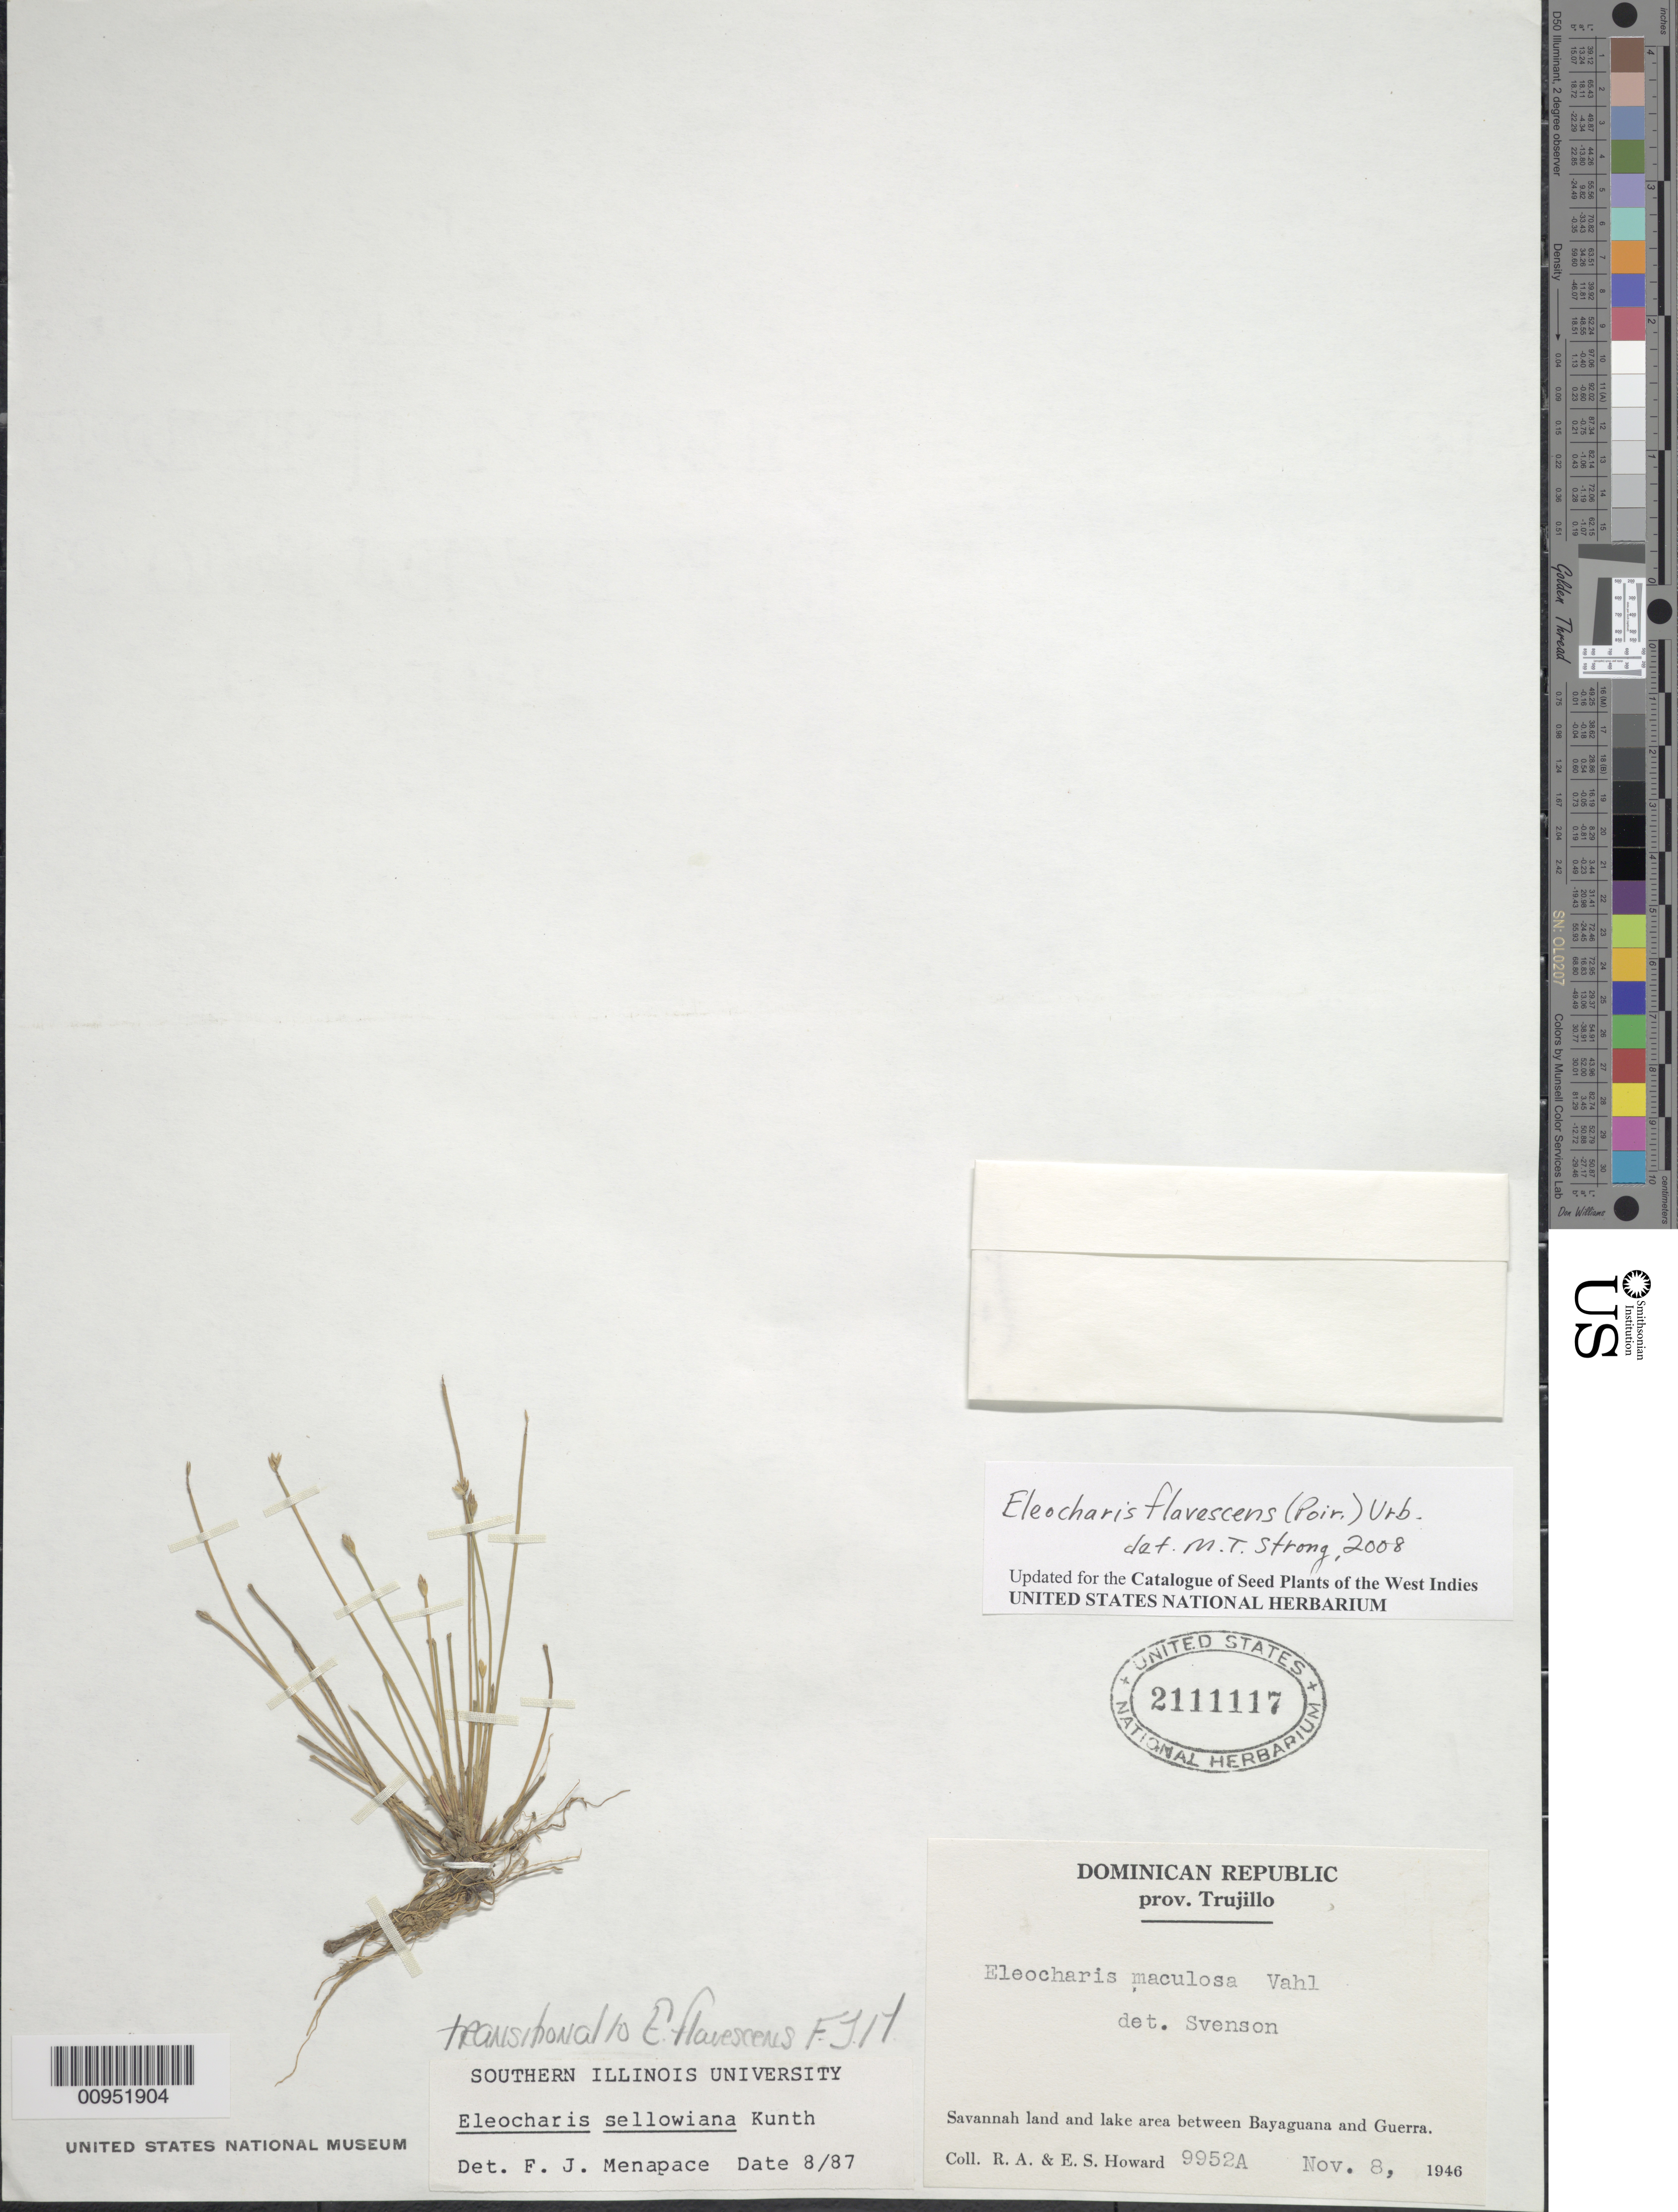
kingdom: Plantae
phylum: Tracheophyta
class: Liliopsida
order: Poales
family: Cyperaceae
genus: Eleocharis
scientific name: Eleocharis flavescens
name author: (Poir.) Urb.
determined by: Strong, M. T., (US), Smithsonian Institution - National Museum of Natural History (UNITED STATES)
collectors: R. A. Howard & E. S. Howard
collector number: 9952A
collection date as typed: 08 Nov 1946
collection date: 1946-11-08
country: Dominican Republic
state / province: Santo Domingo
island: Hispaniola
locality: Savannah land and lake area between Bayaguana and Guerra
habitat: Savannah land and lake area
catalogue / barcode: US 2111117